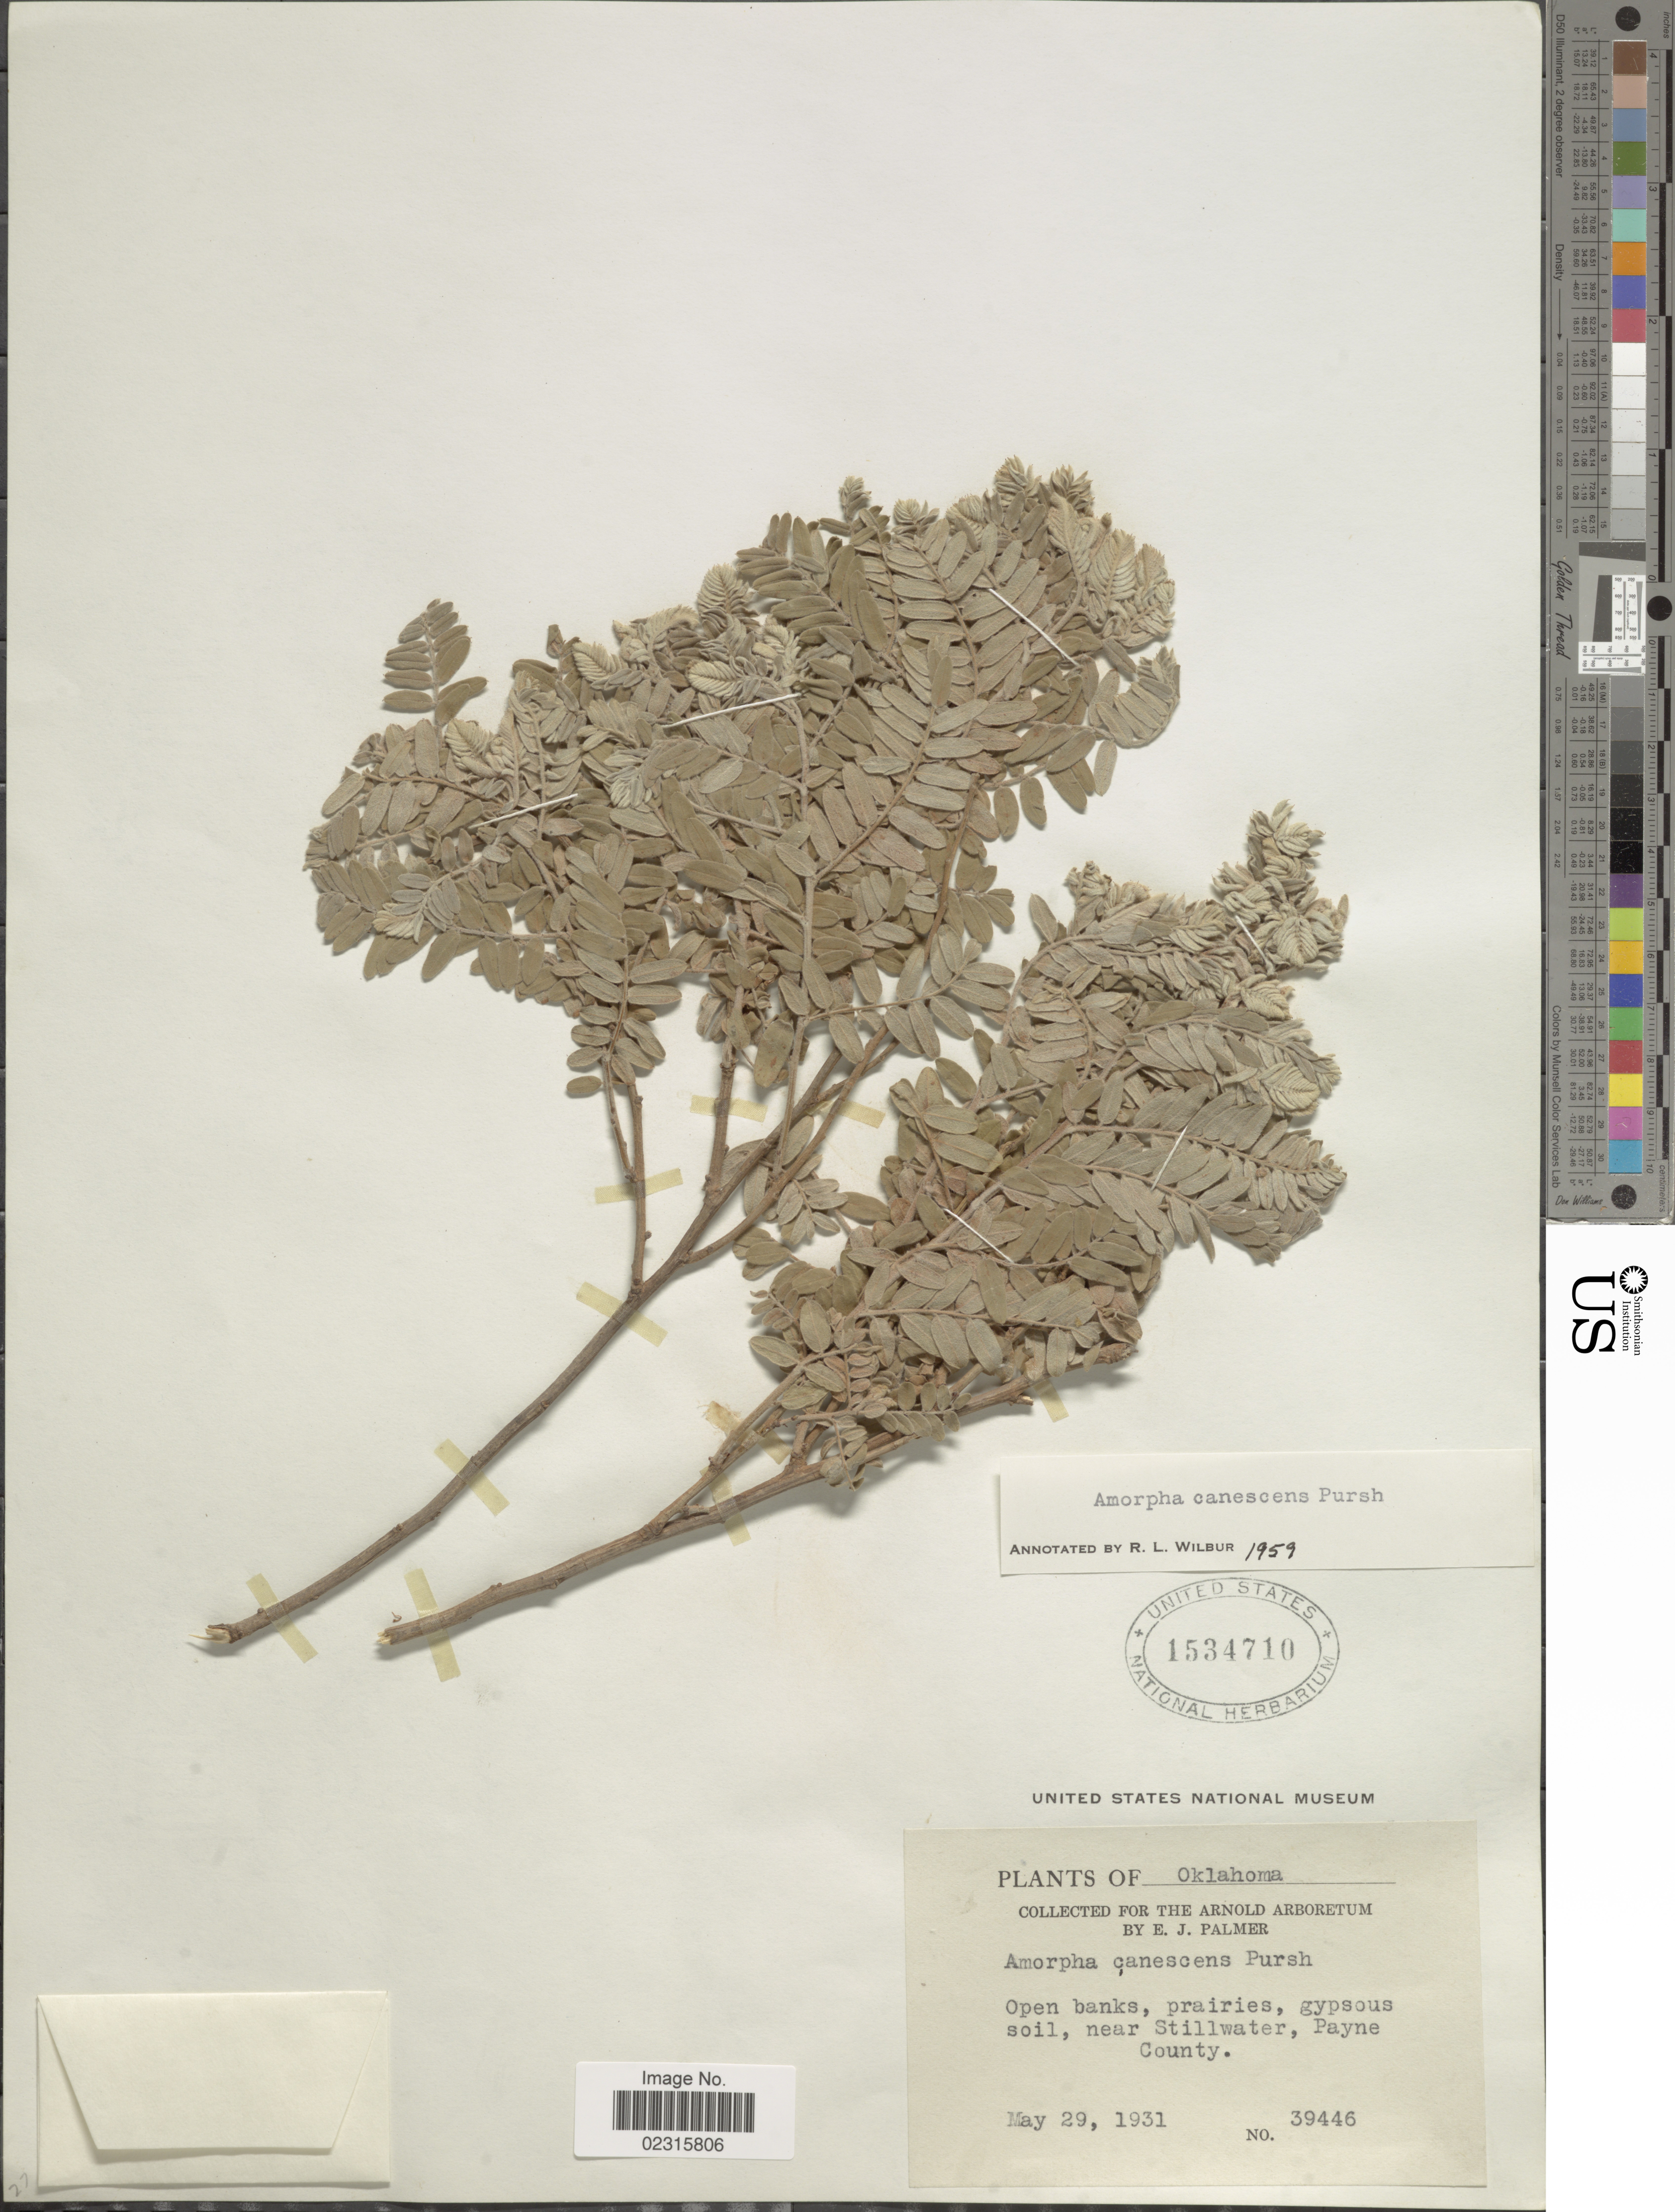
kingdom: Plantae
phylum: Tracheophyta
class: Magnoliopsida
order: Fabales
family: Fabaceae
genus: Amorpha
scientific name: Amorpha canescens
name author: Pursh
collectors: E. J. Palmer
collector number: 39446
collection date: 1931-05-29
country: United States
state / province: Oklahoma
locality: Near Stillwater, Payne County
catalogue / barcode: US 1534710